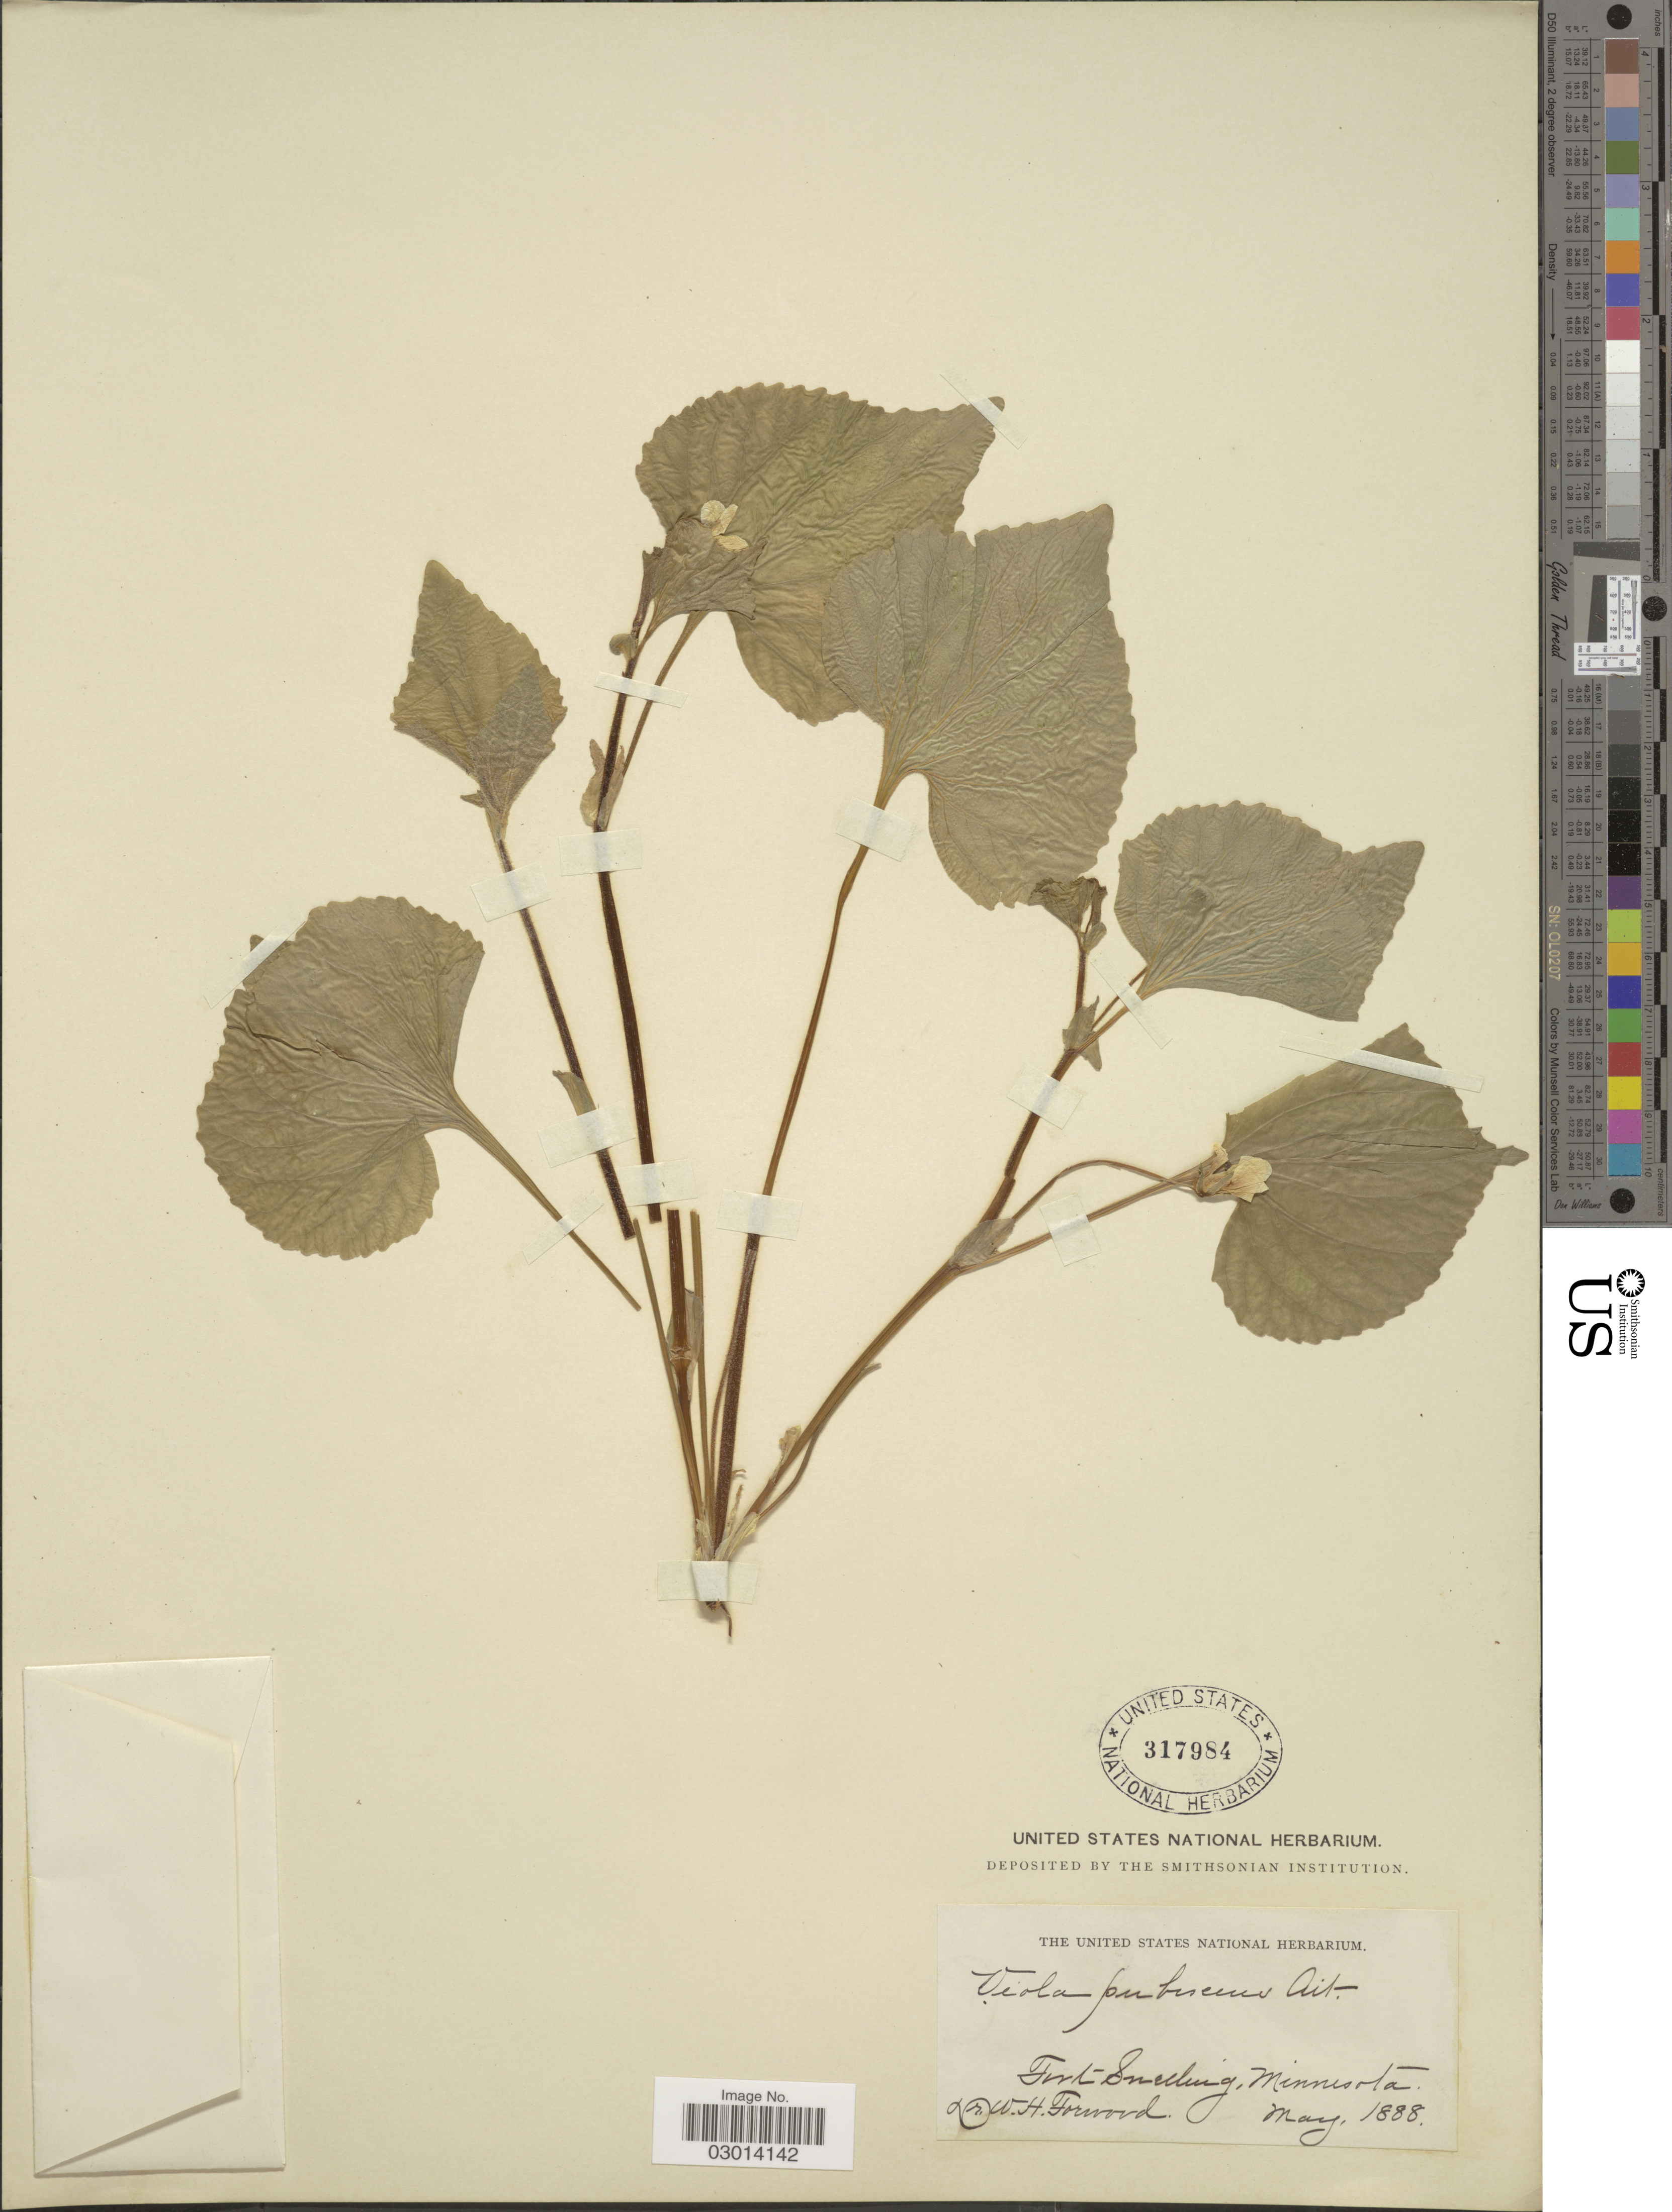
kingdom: Plantae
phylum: Tracheophyta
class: Magnoliopsida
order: Malpighiales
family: Violaceae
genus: Viola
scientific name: Viola pubescens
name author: Aiton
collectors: W. Forwood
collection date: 1888-05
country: United States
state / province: Minnesota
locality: Fort Snelling, Minnesota.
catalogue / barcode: US 317984